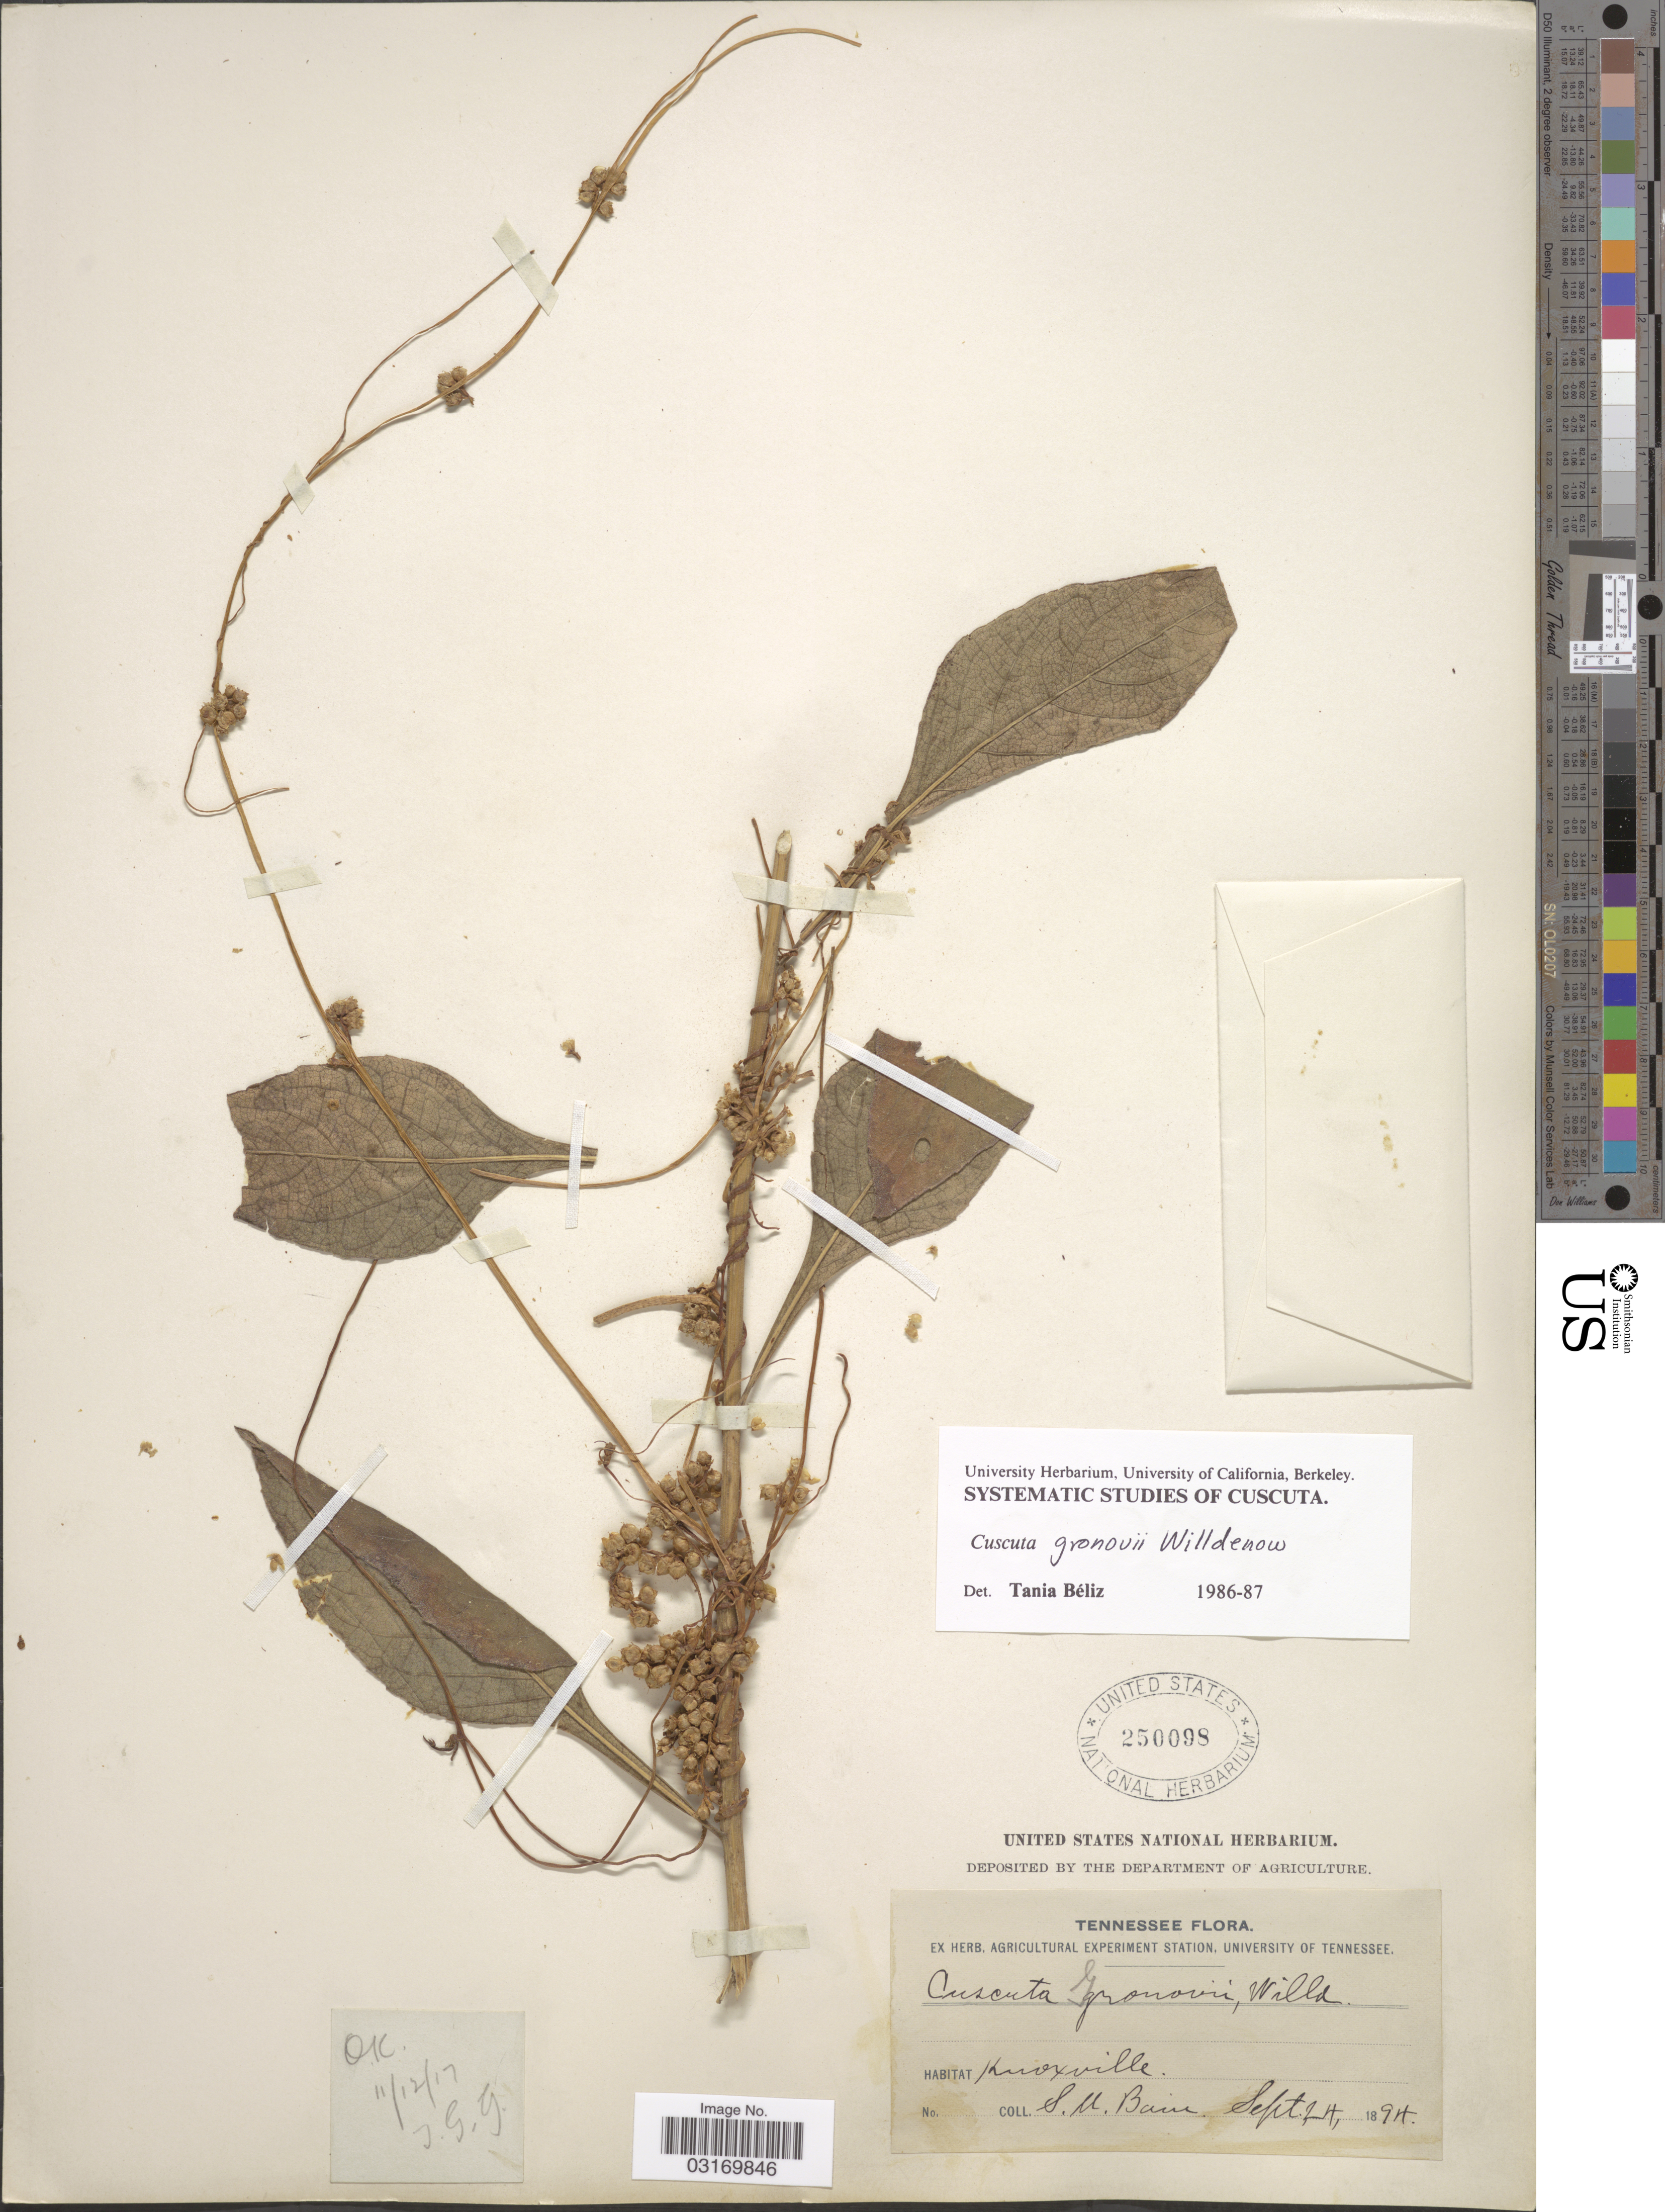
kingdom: Plantae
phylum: Tracheophyta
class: Magnoliopsida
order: Solanales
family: Convolvulaceae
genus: Cuscuta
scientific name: Cuscuta gronovii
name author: Willd. ex Schult.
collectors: S. M. Bain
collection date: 1894-09-24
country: United States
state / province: Tennessee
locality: Knoxville.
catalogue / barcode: US 250098